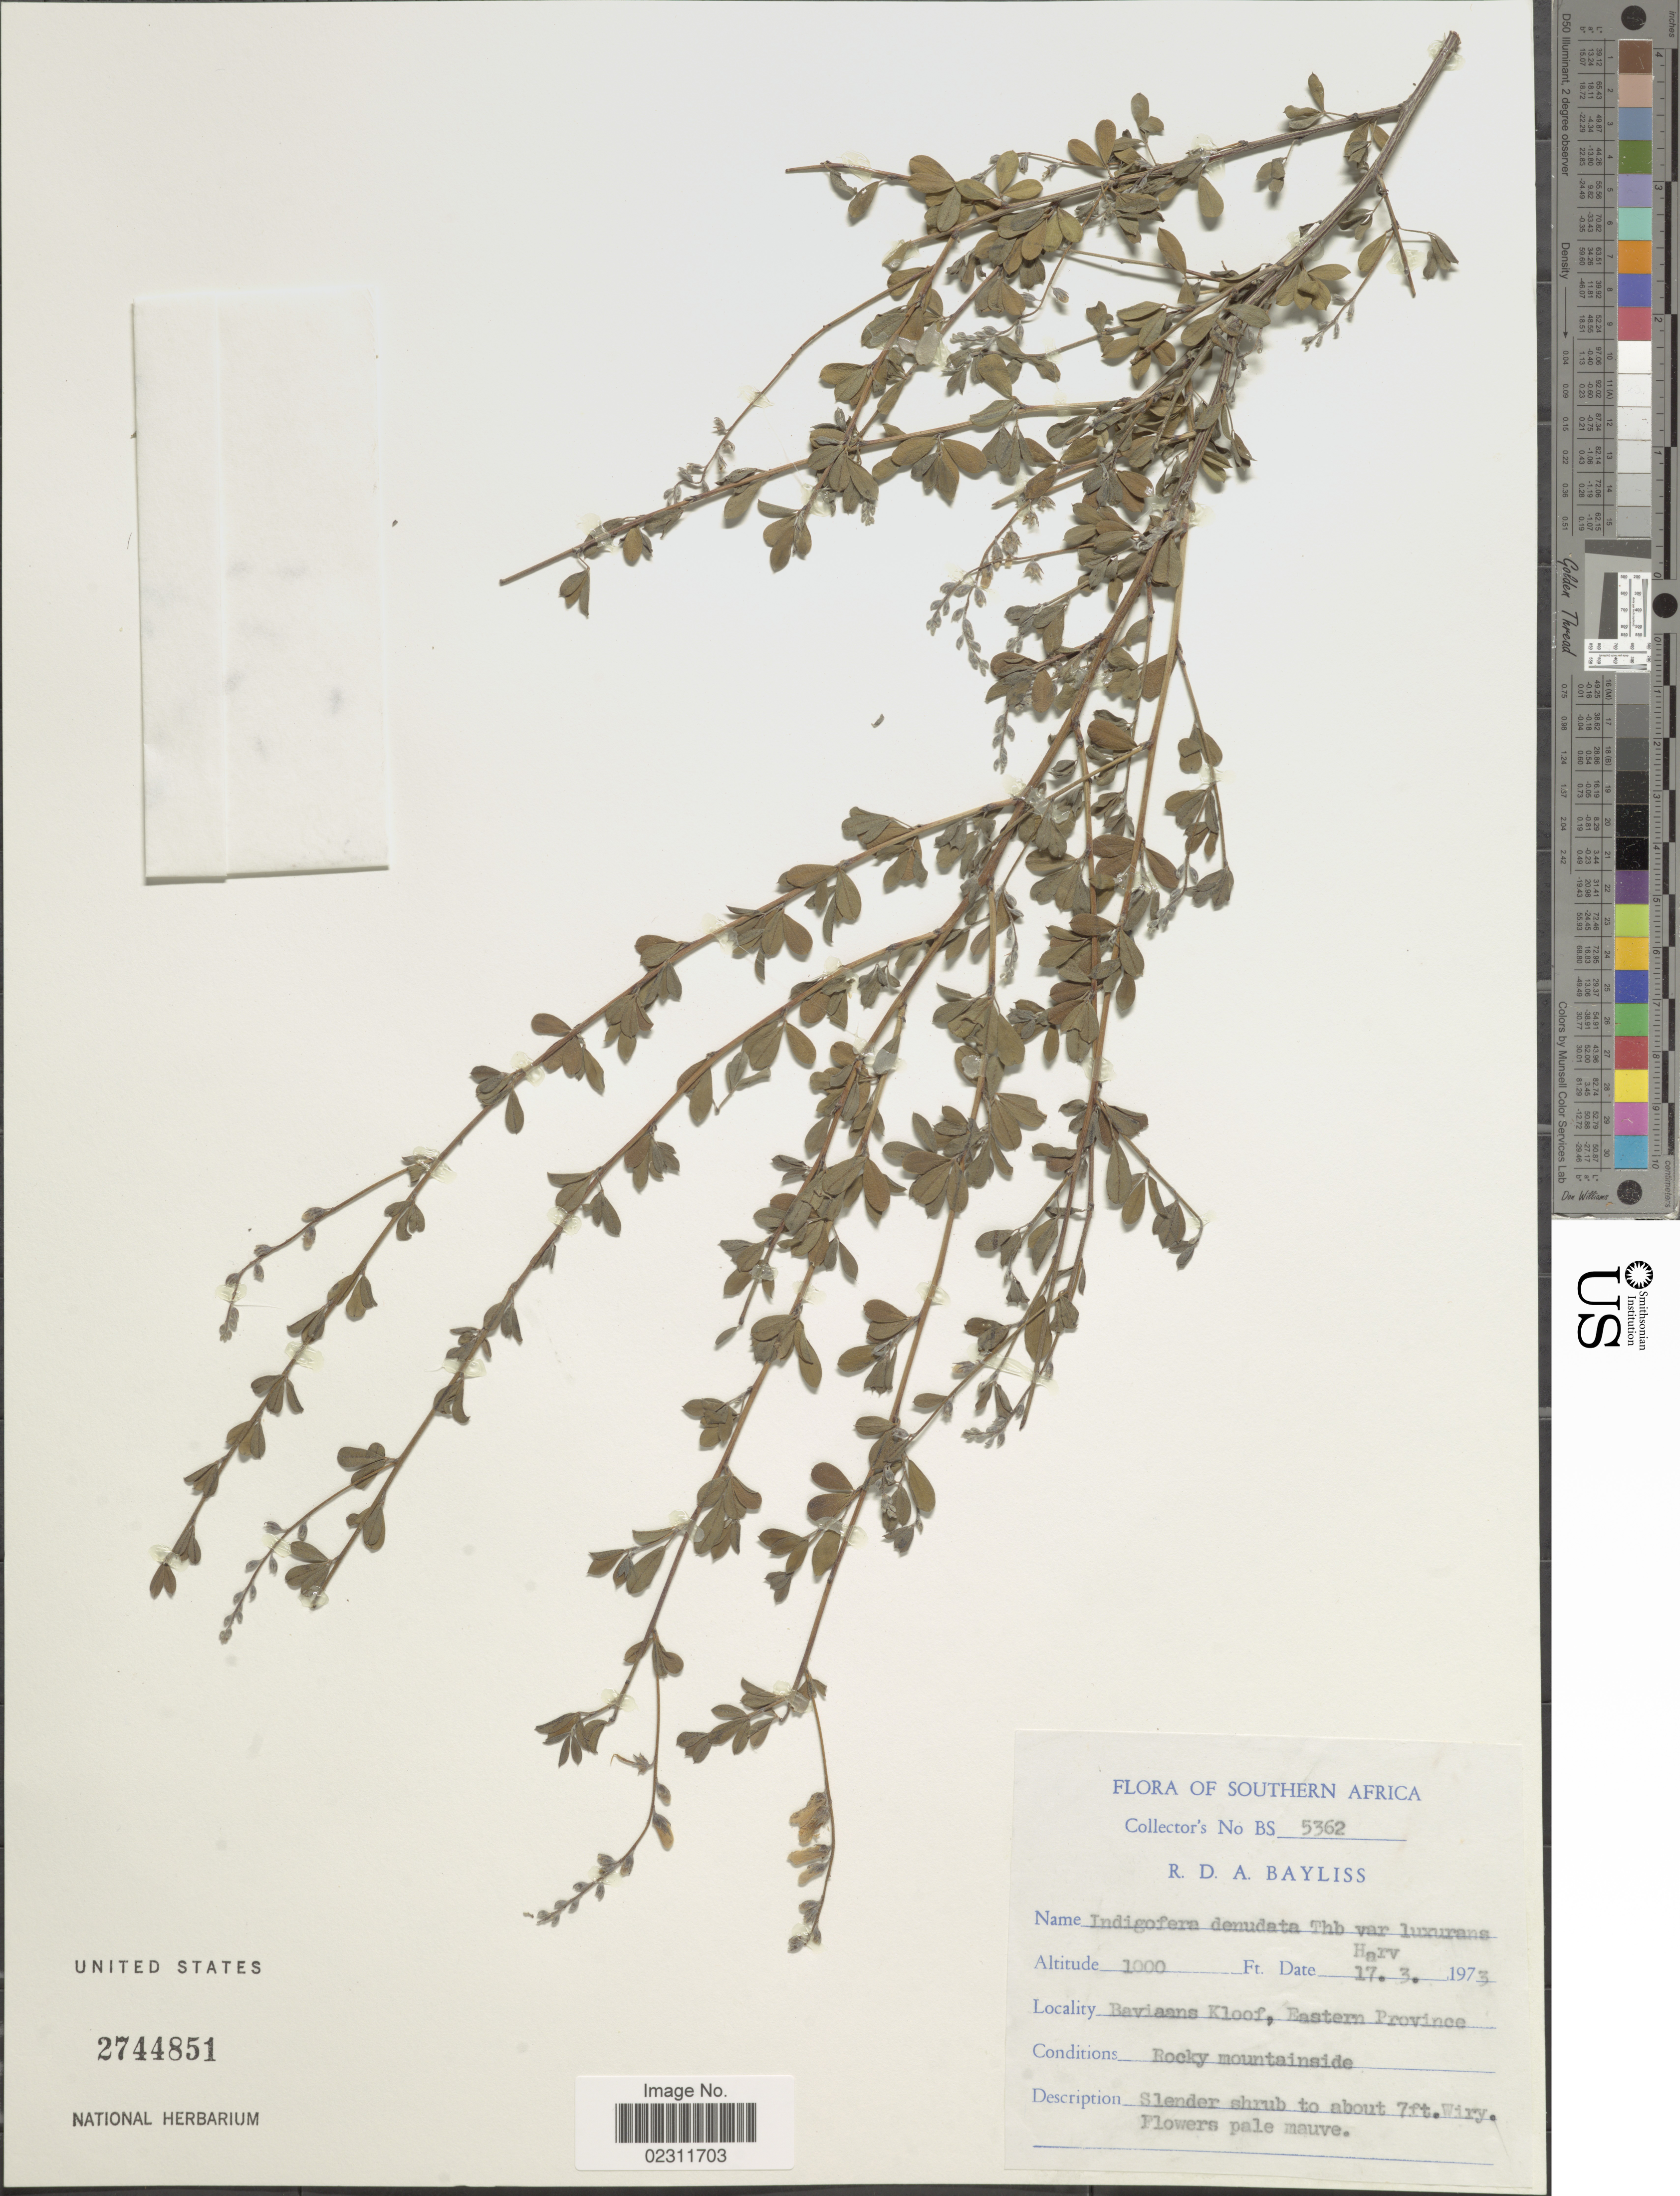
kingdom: Plantae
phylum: Tracheophyta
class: Magnoliopsida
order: Fabales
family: Fabaceae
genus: Indigofera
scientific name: Indigofera denudata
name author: Thunb.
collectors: R. Bayliss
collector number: BS5362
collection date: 1973-03-17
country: South Africa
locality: Southern Africa, Baviaans Kloof, Eastern Province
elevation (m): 305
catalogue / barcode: US 2744851